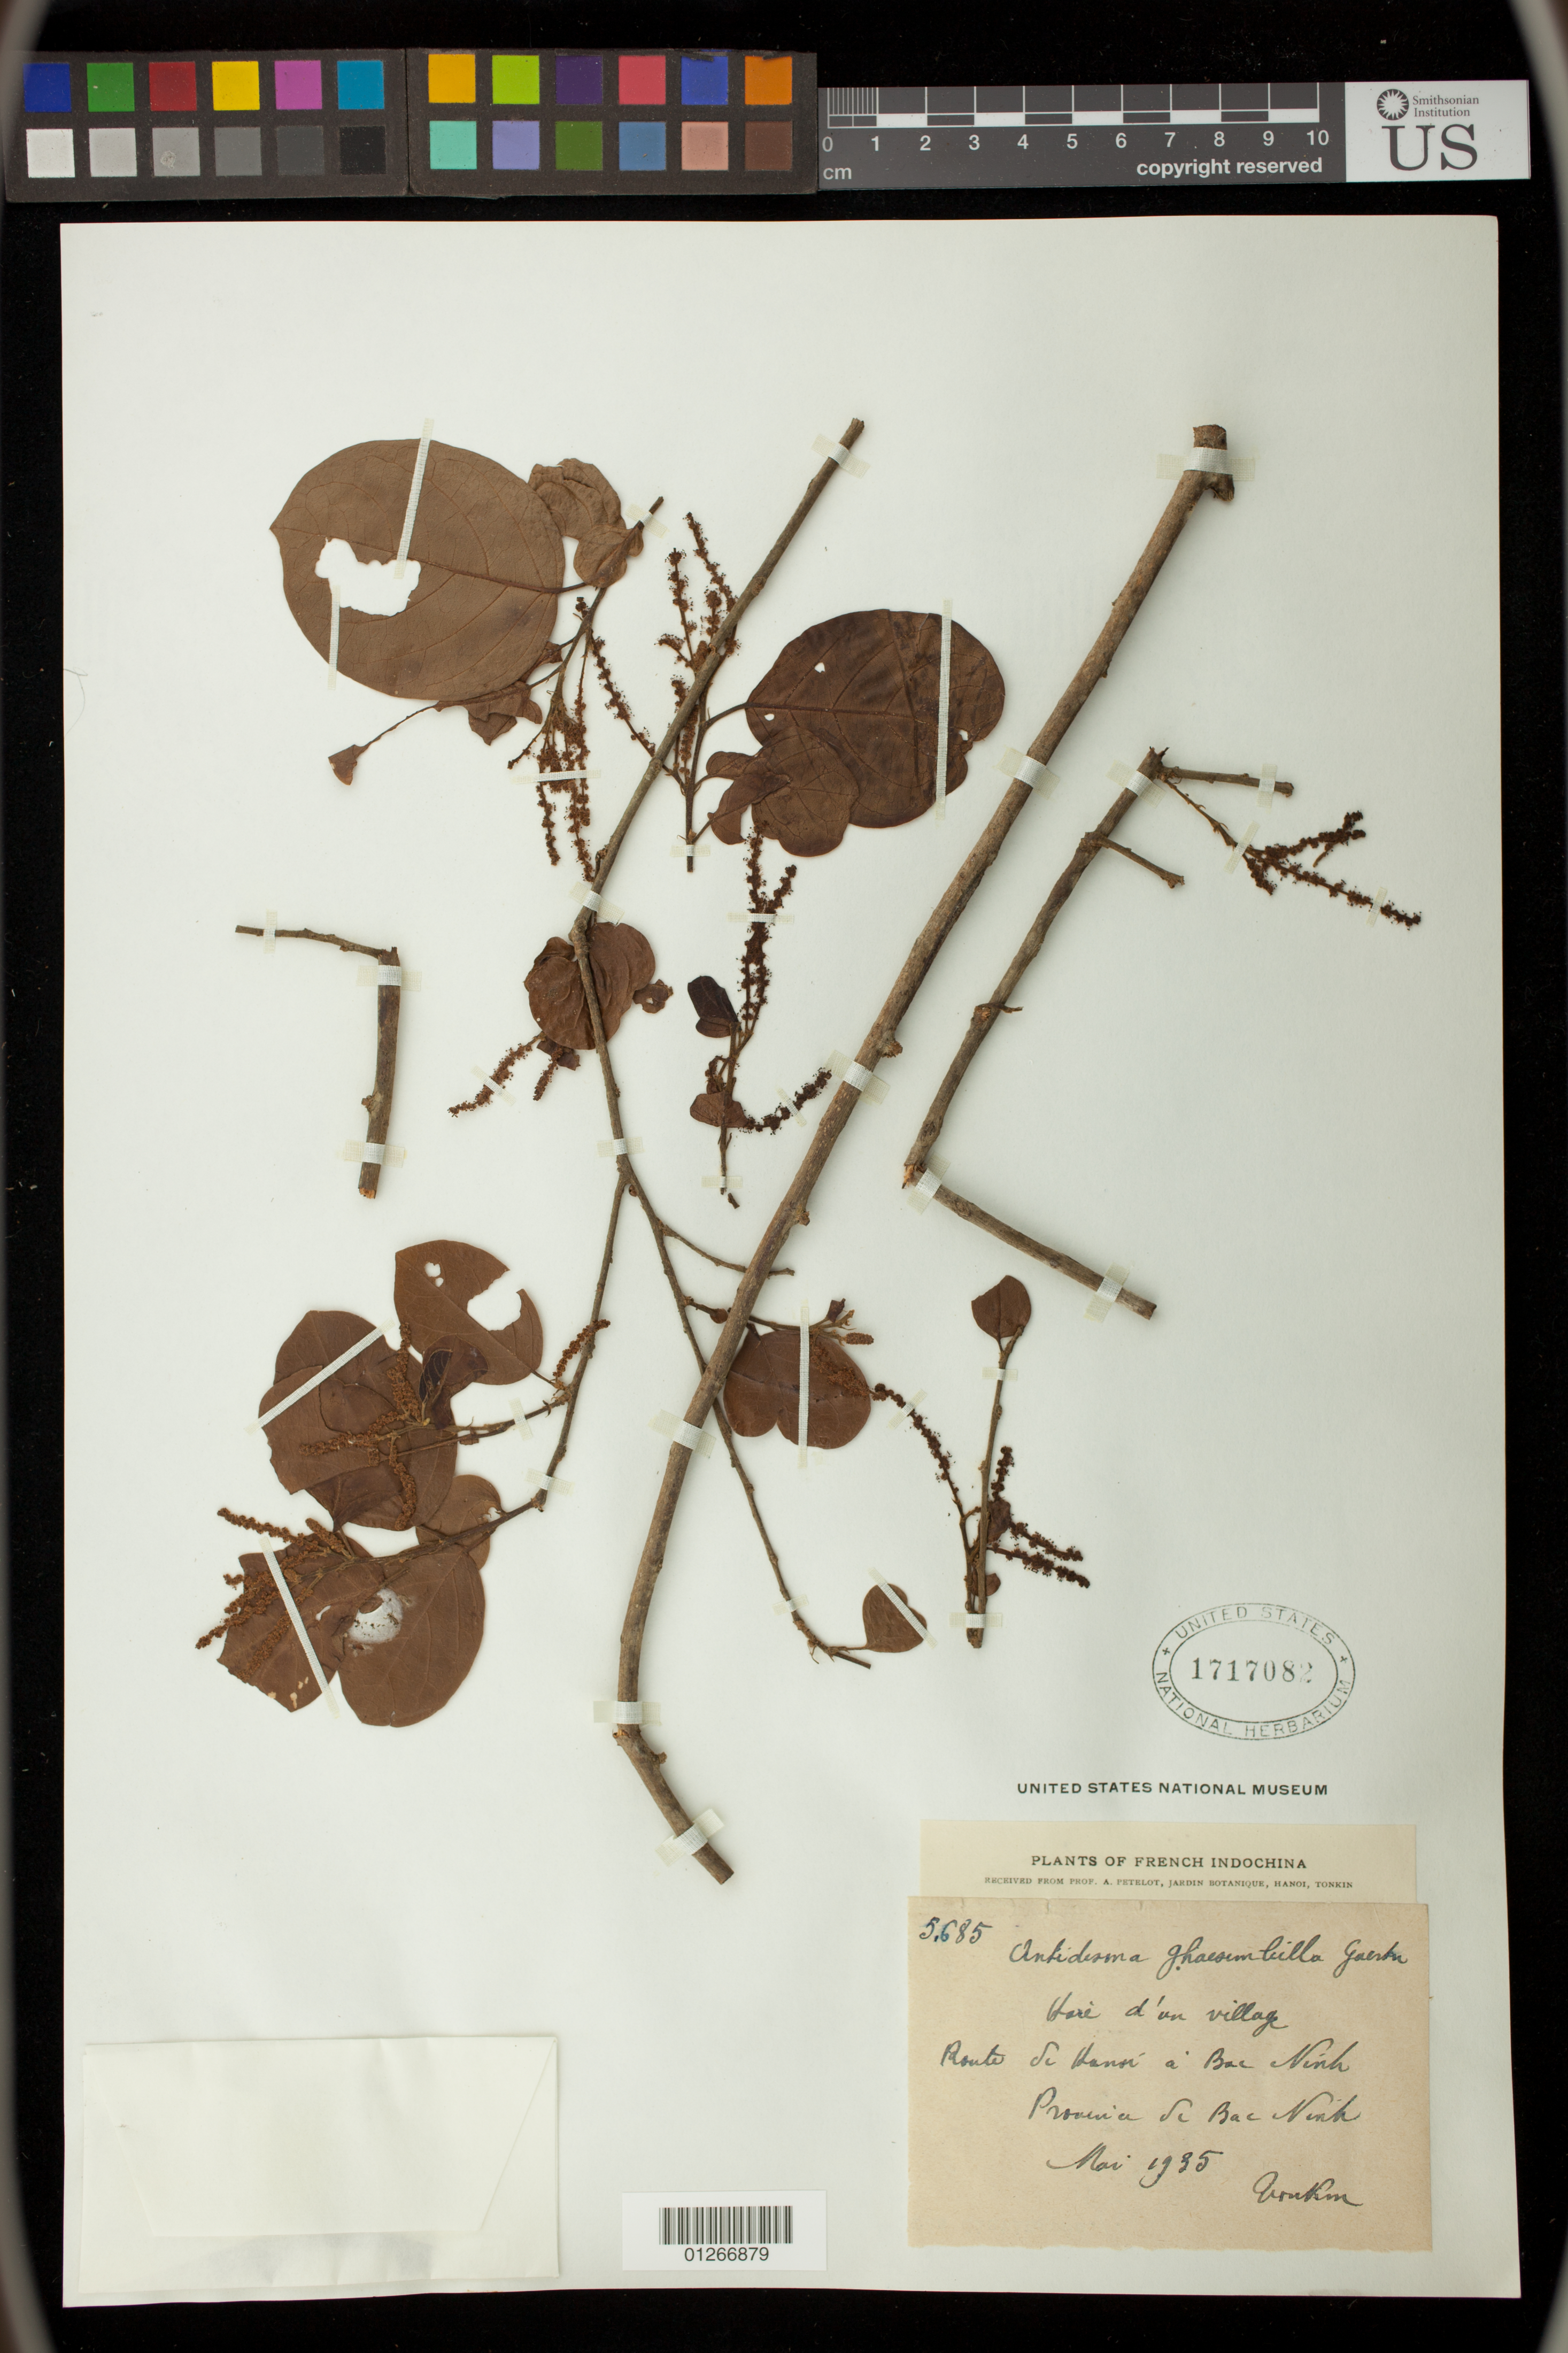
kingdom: Plantae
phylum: Tracheophyta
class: Magnoliopsida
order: Malpighiales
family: Phyllanthaceae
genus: Antidesma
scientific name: Antidesma ghaesembilla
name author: Gaertn.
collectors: P. A. Pételot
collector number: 5685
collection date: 1935-05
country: Vietnam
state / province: Bac Ninh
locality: [[Harè?]] d'un village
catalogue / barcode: US 1717082